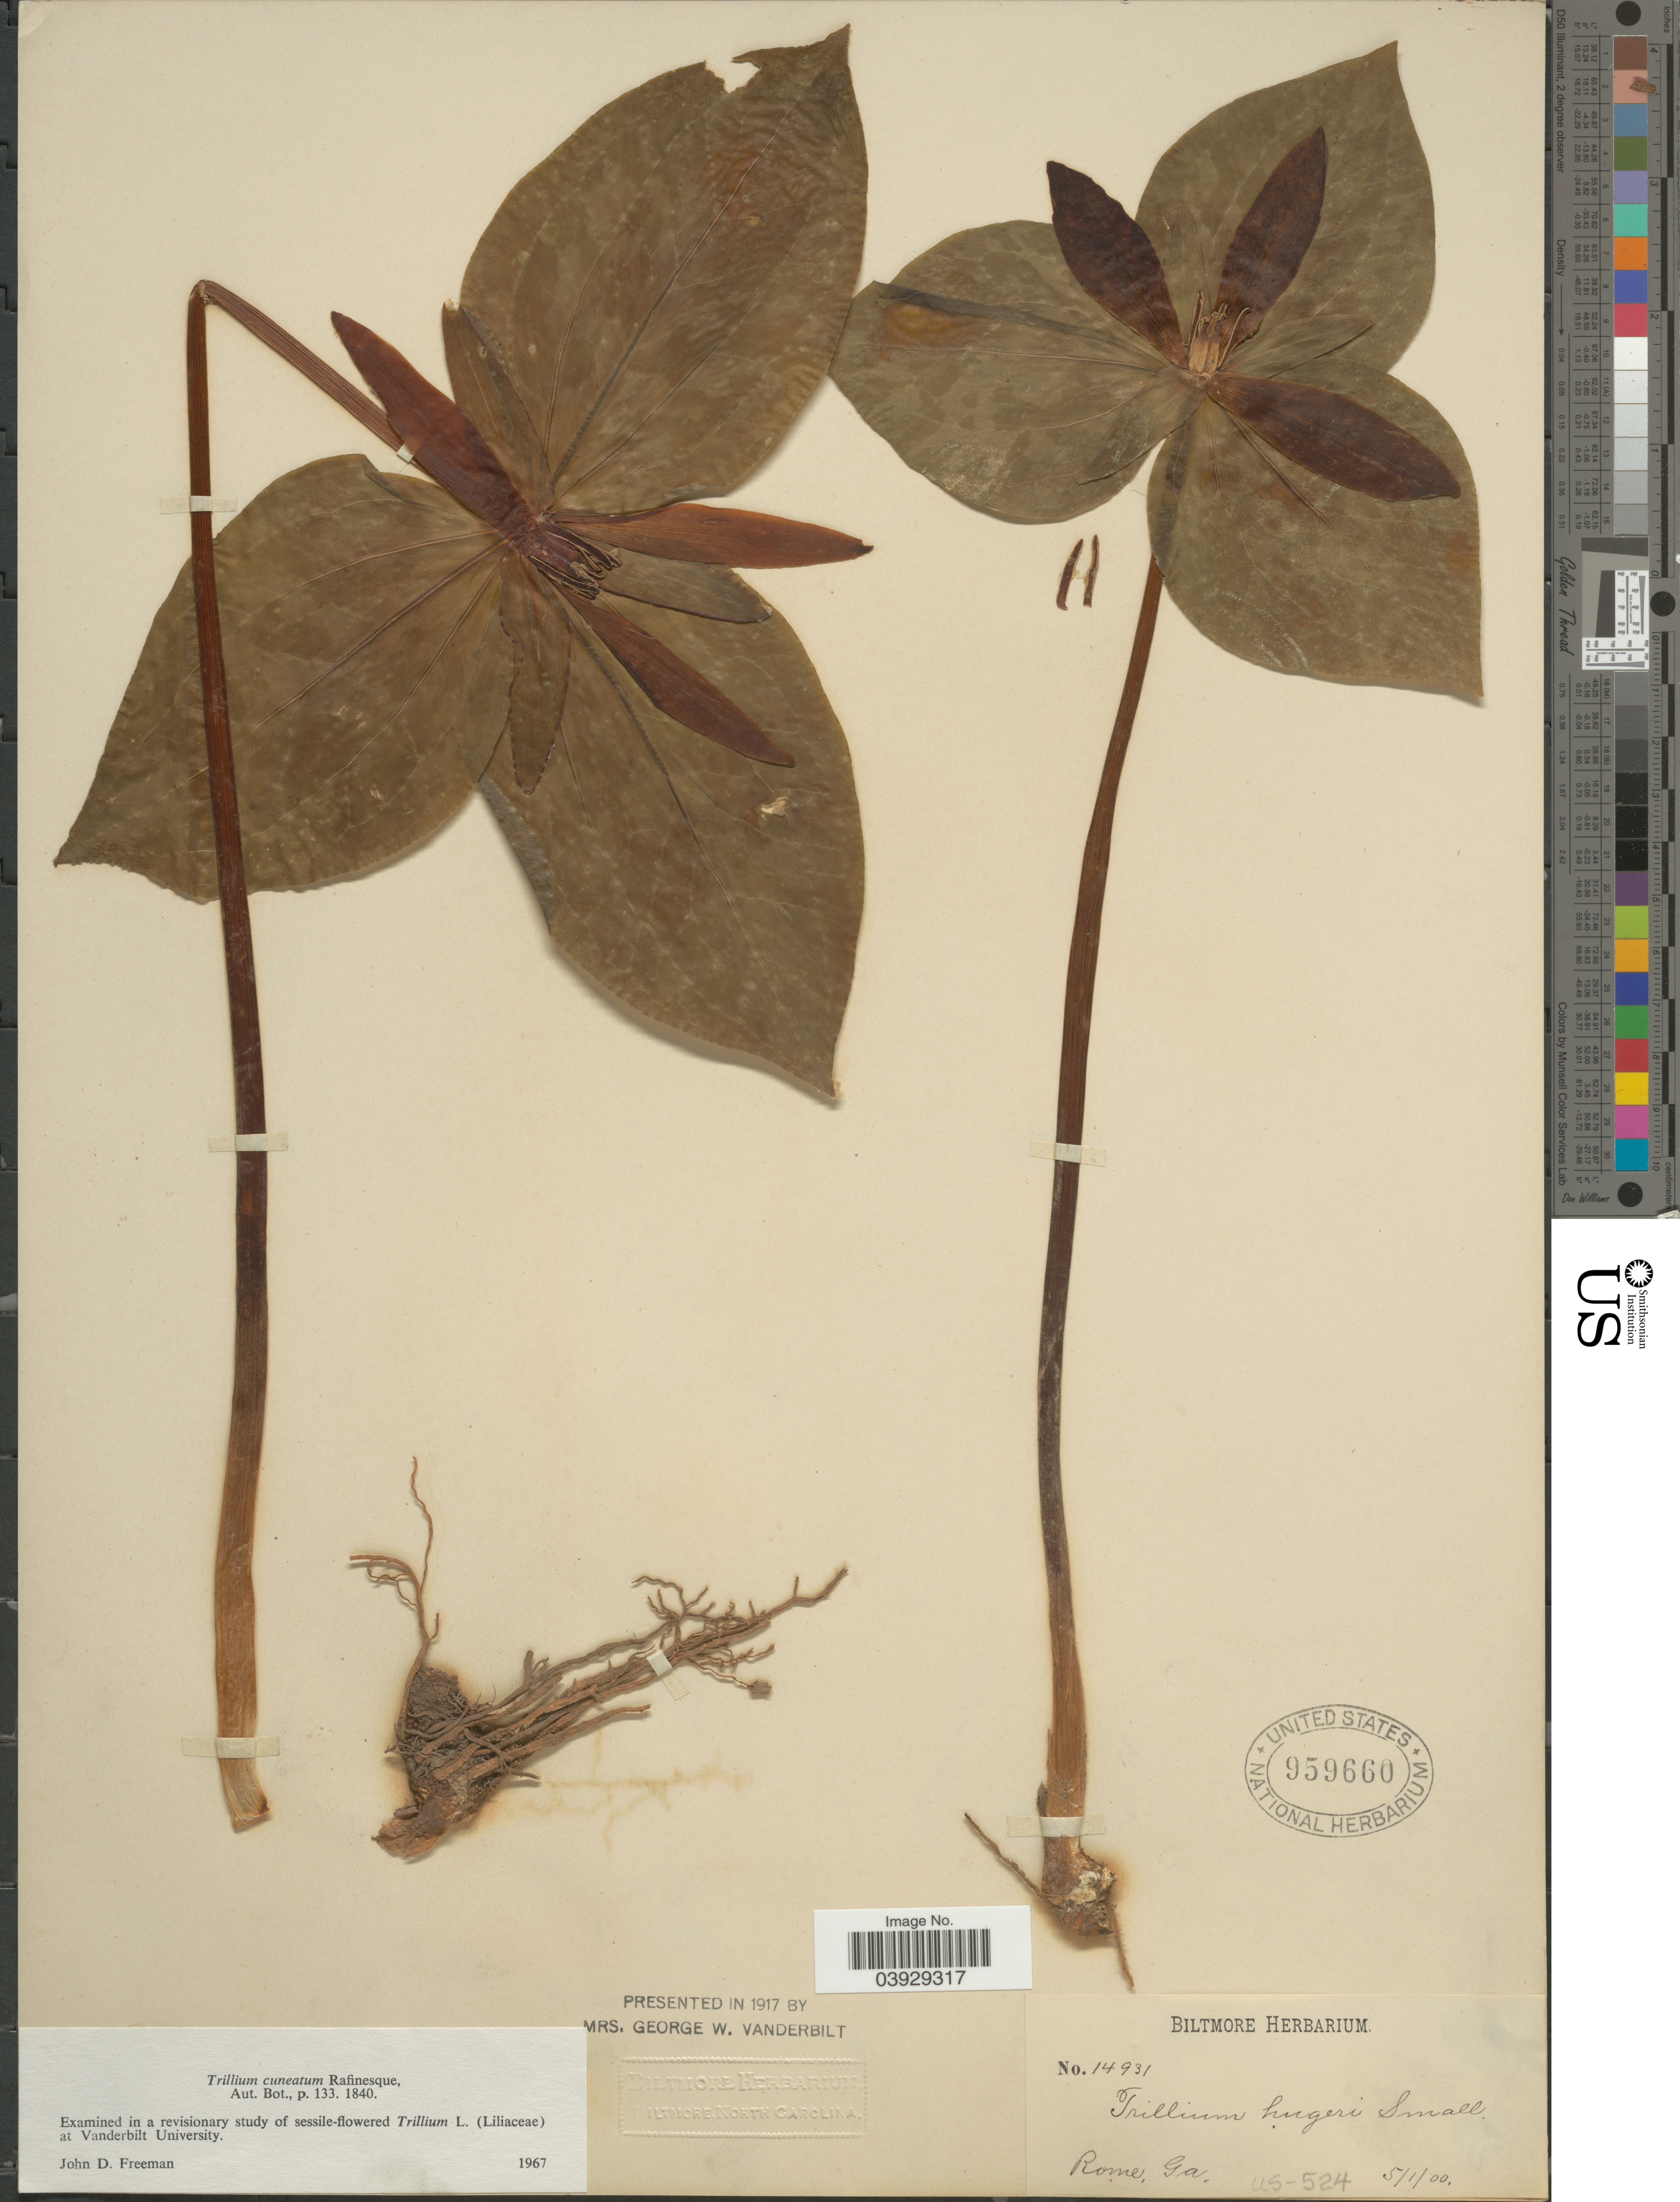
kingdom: Plantae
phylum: Tracheophyta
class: Liliopsida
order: Liliales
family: Melanthiaceae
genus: Trillium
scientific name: Trillium cuneatum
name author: Raf.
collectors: ex herb. Biltmore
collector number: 14931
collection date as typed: Transcribed d/m/y: 1/5/0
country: United States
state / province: Georgia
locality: Rome.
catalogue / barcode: US 959660